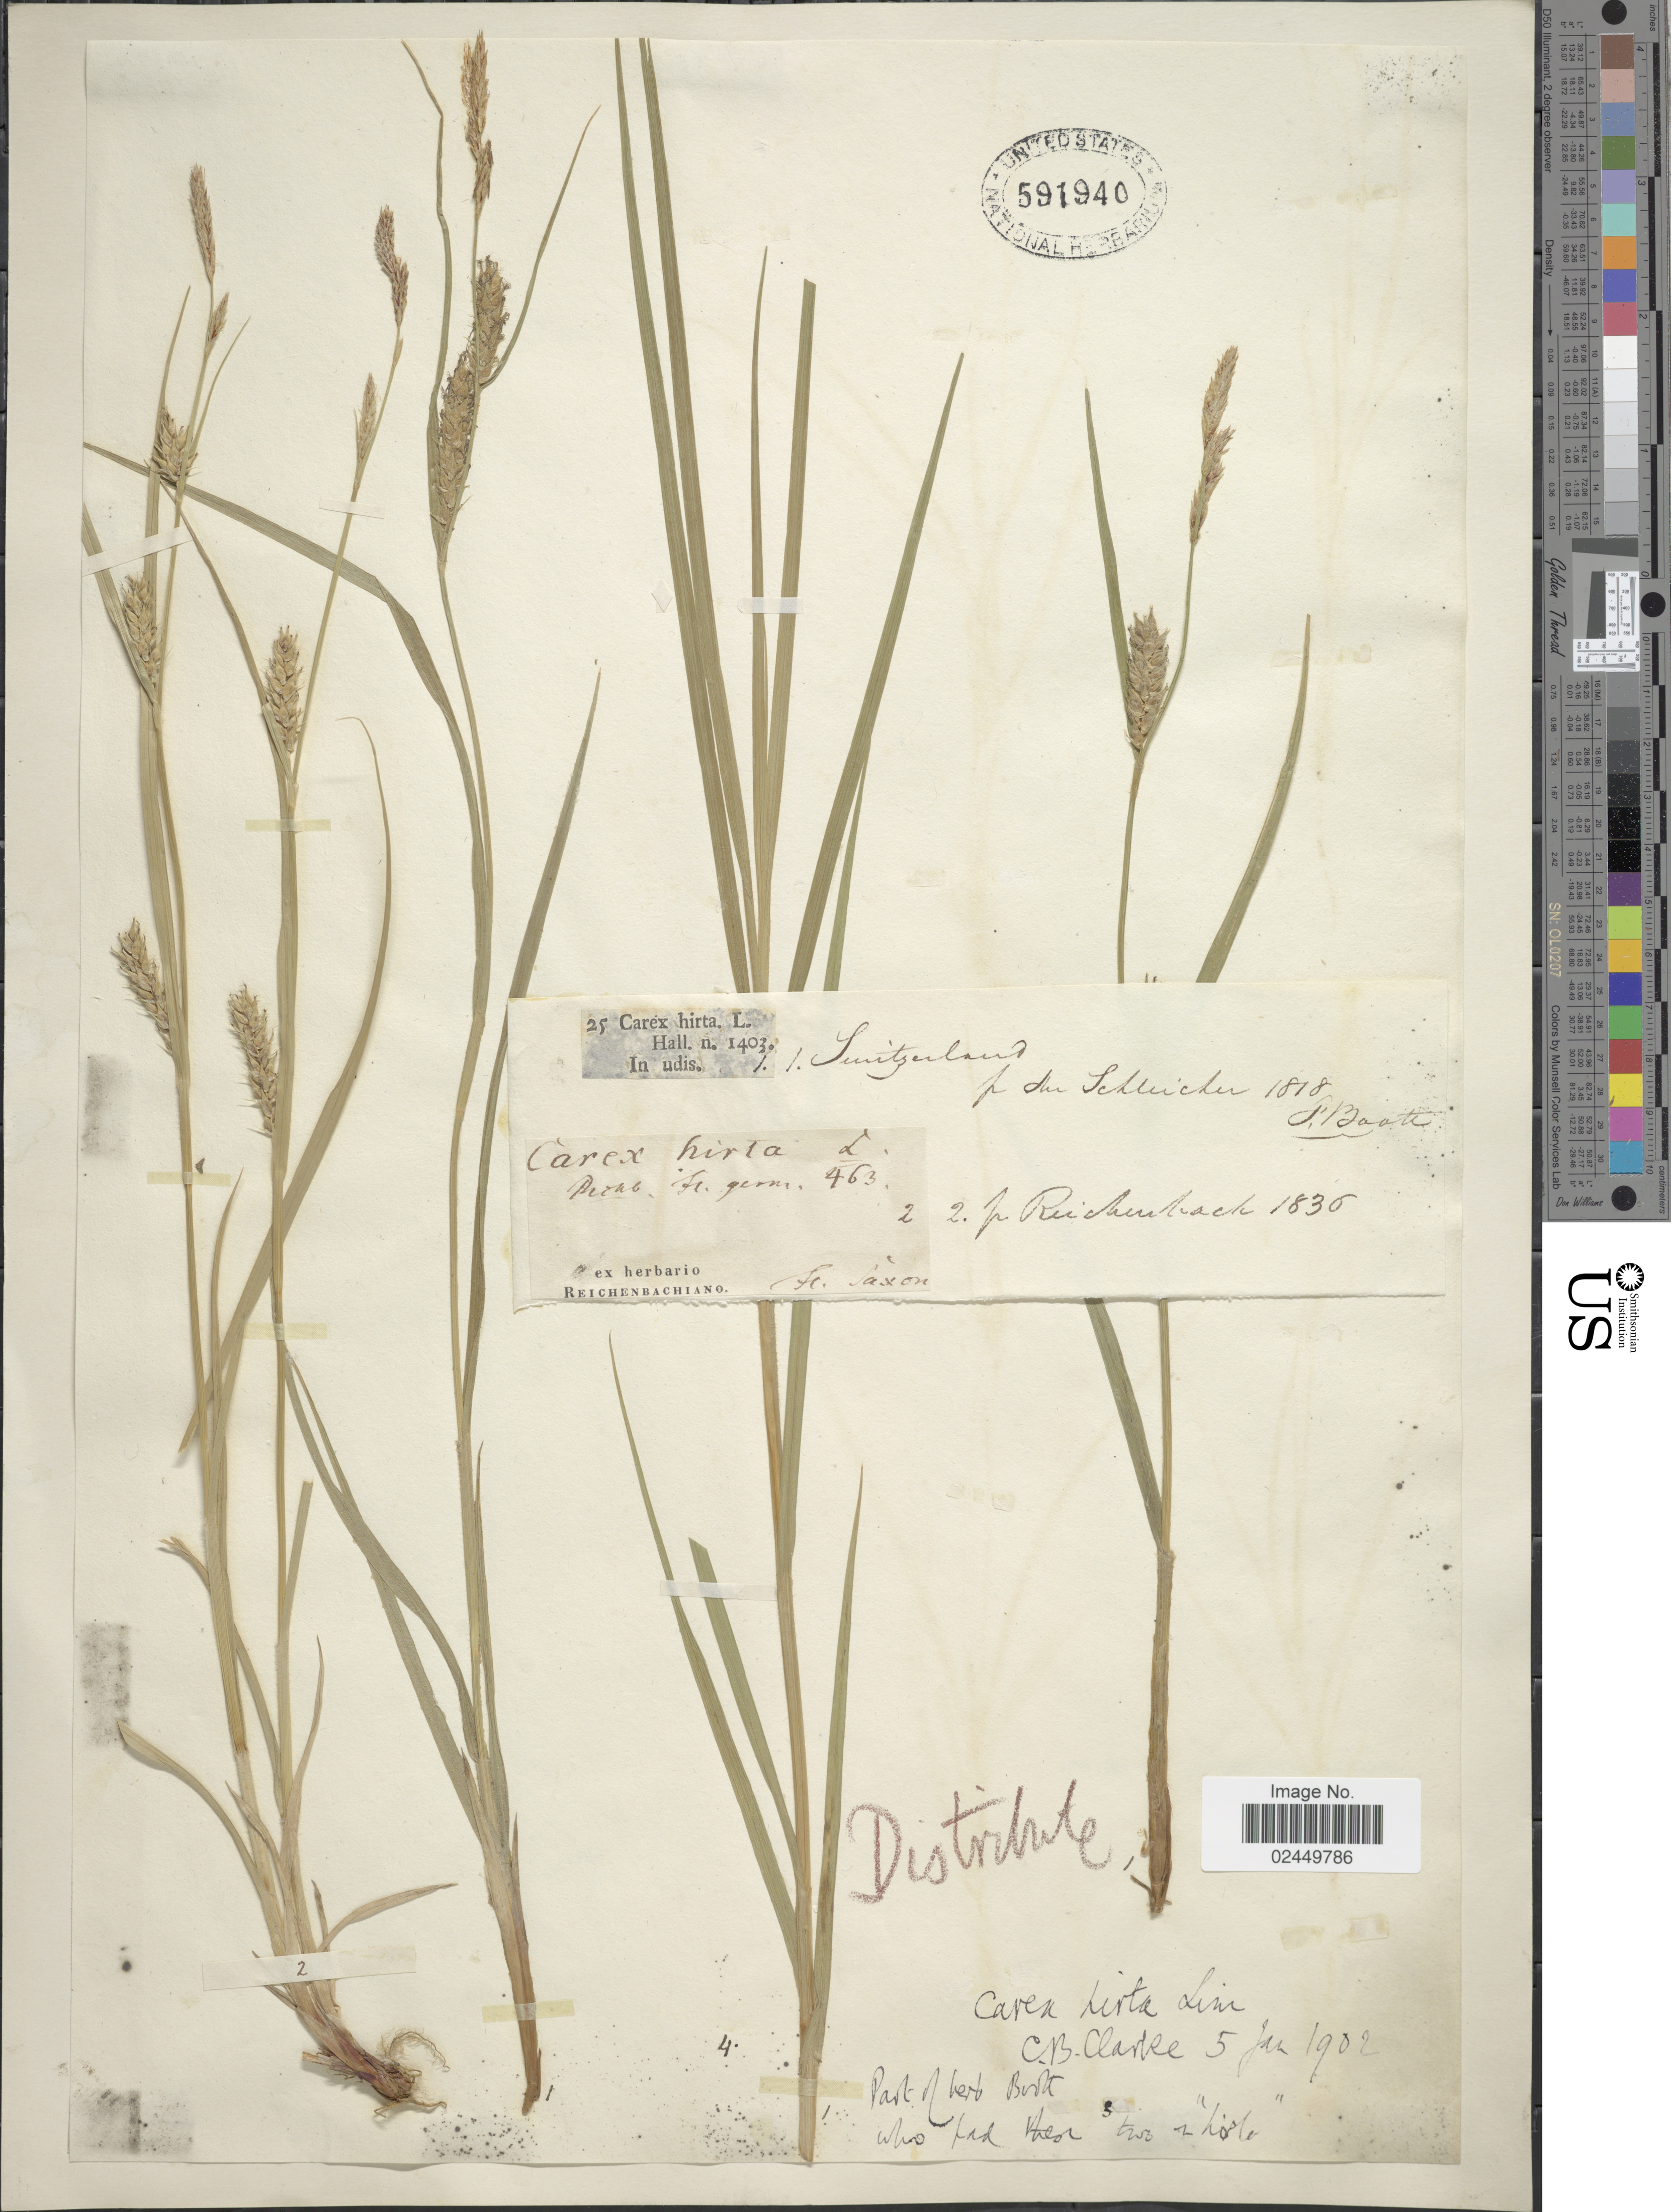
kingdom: Plantae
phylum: Tracheophyta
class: Liliopsida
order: Poales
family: Cyperaceae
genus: Carex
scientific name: Carex hirta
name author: L.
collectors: -- Hall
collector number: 1403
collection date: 1818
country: Switzerland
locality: Schleicher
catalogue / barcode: US 591940-2